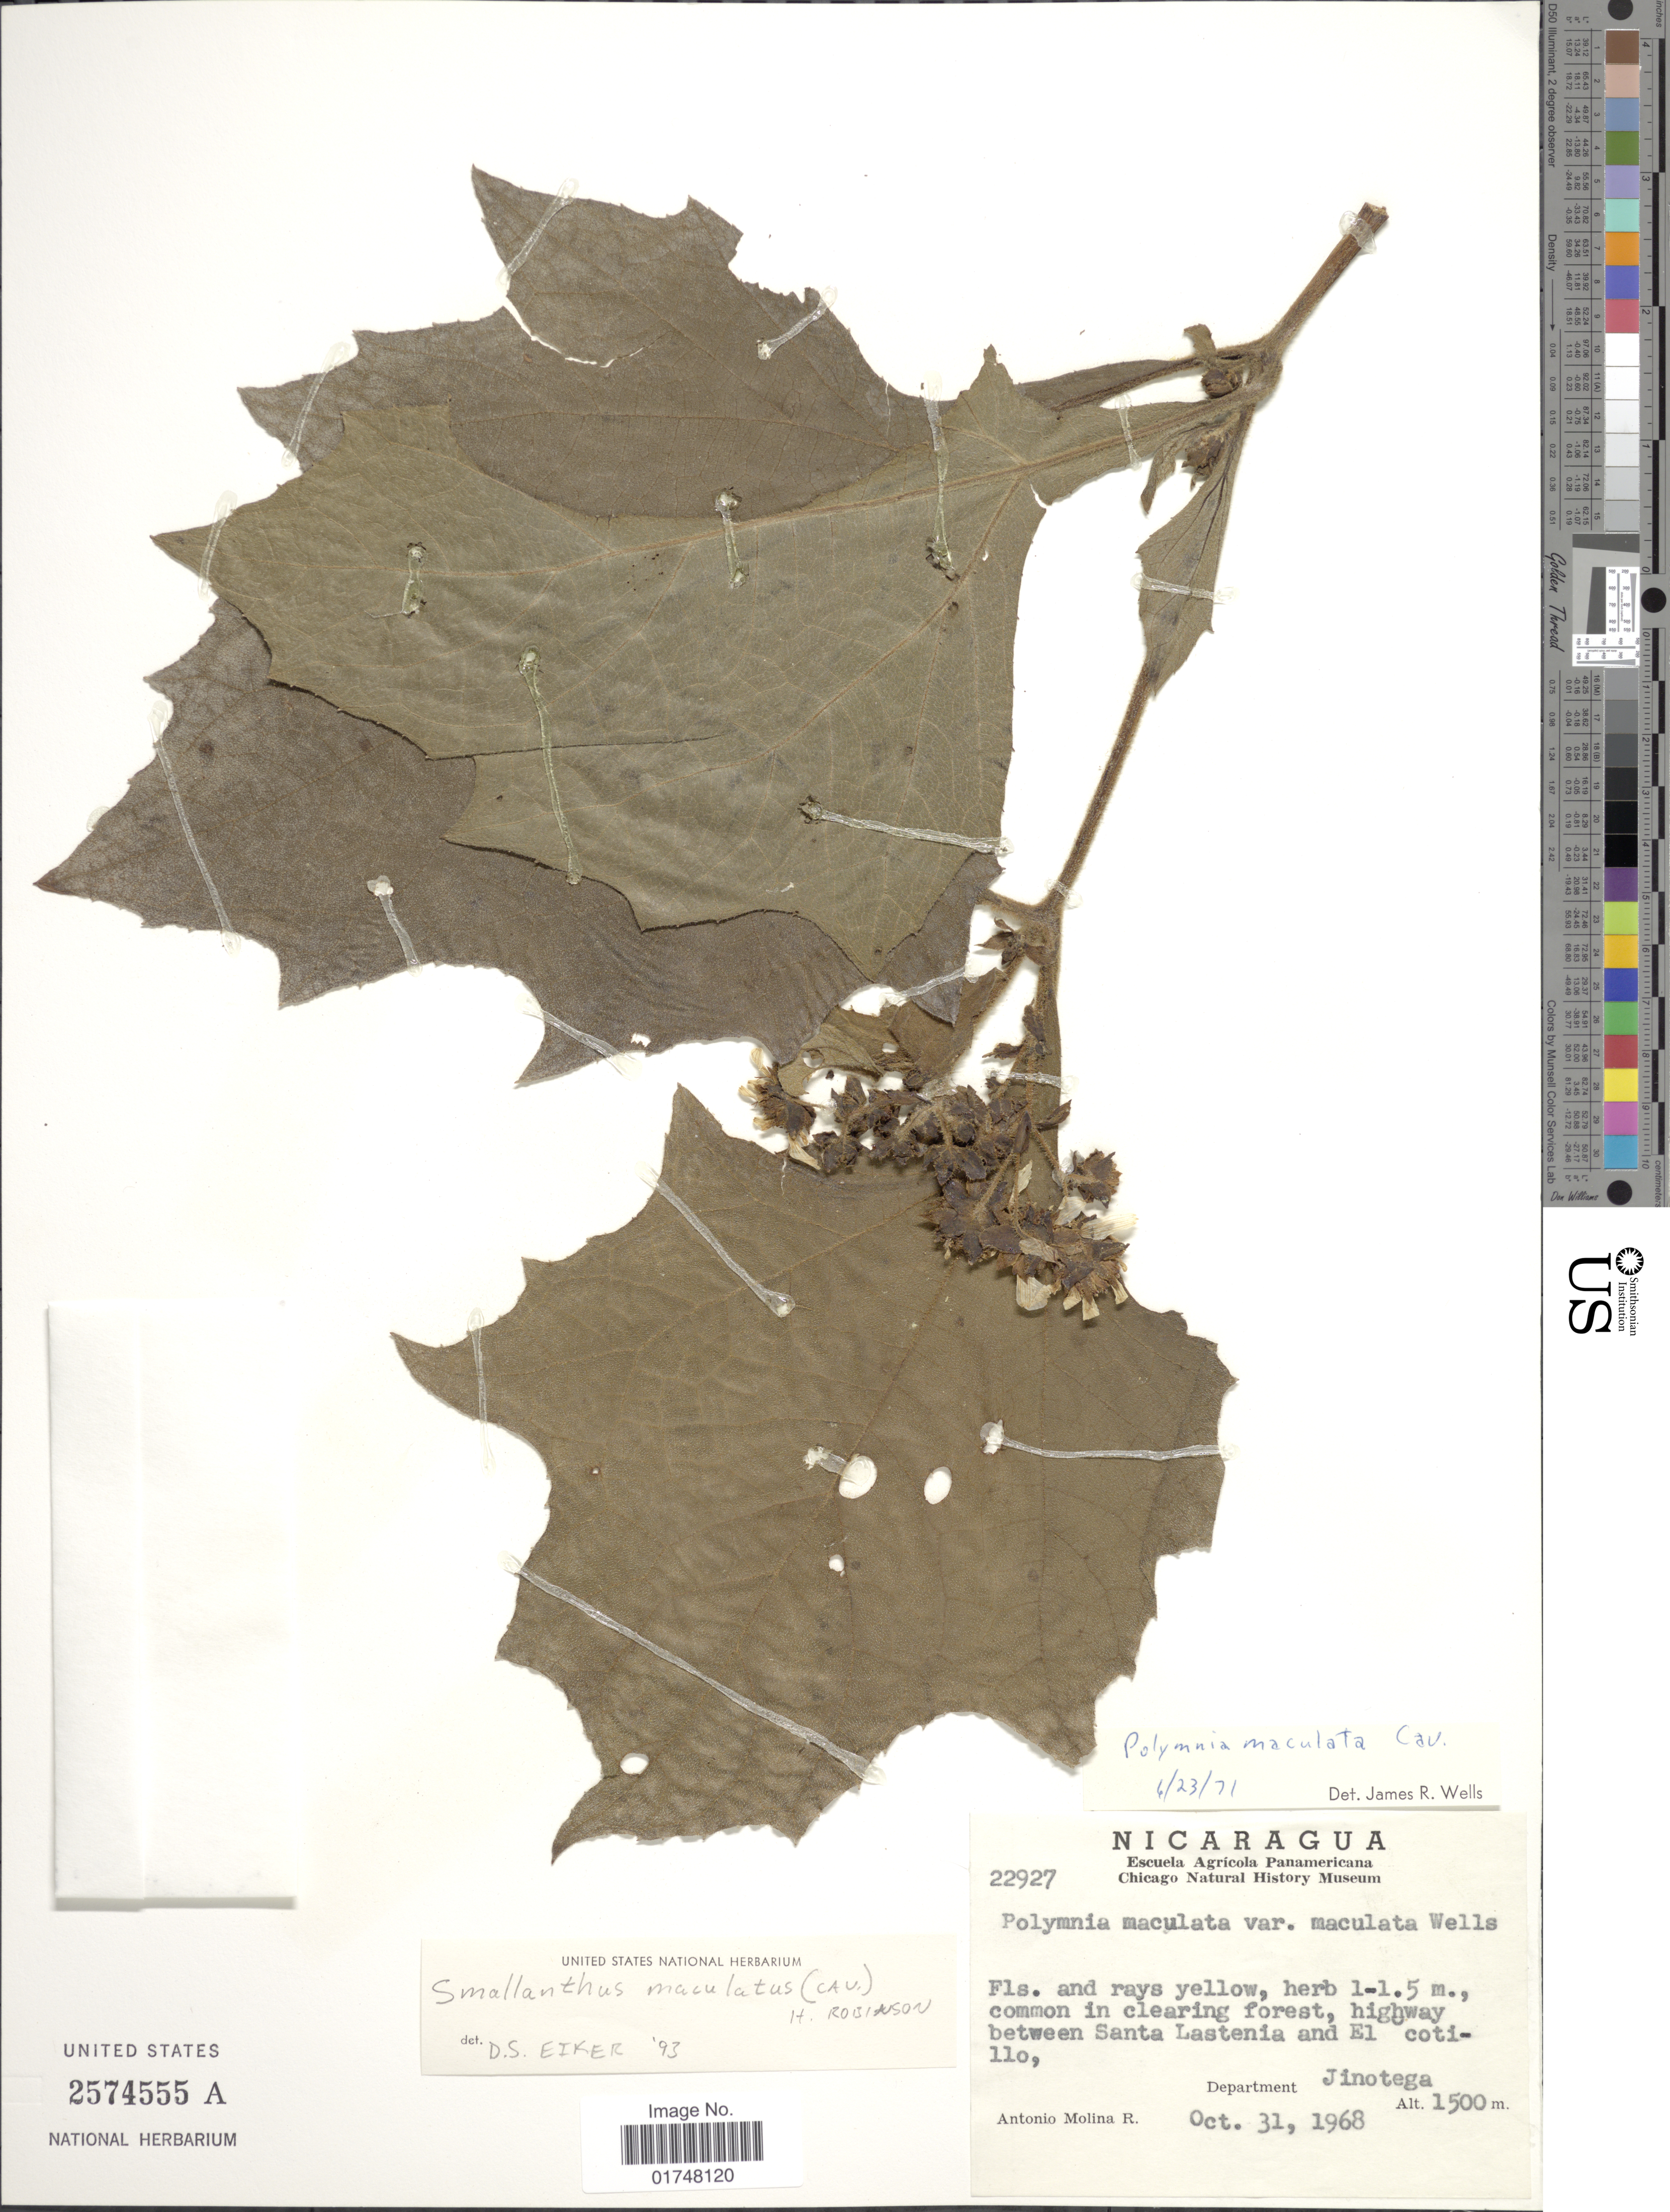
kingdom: Plantae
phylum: Tracheophyta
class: Magnoliopsida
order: Asterales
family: Asteraceae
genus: Smallanthus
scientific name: Smallanthus maculatus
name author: (Cav.) H. Rob.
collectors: A. Molina R.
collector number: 22927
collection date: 1968-10-31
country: Nicaragua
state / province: Jinotega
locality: Highway between Santa Lastemia and E cotillo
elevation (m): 1500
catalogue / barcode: US 2574555A